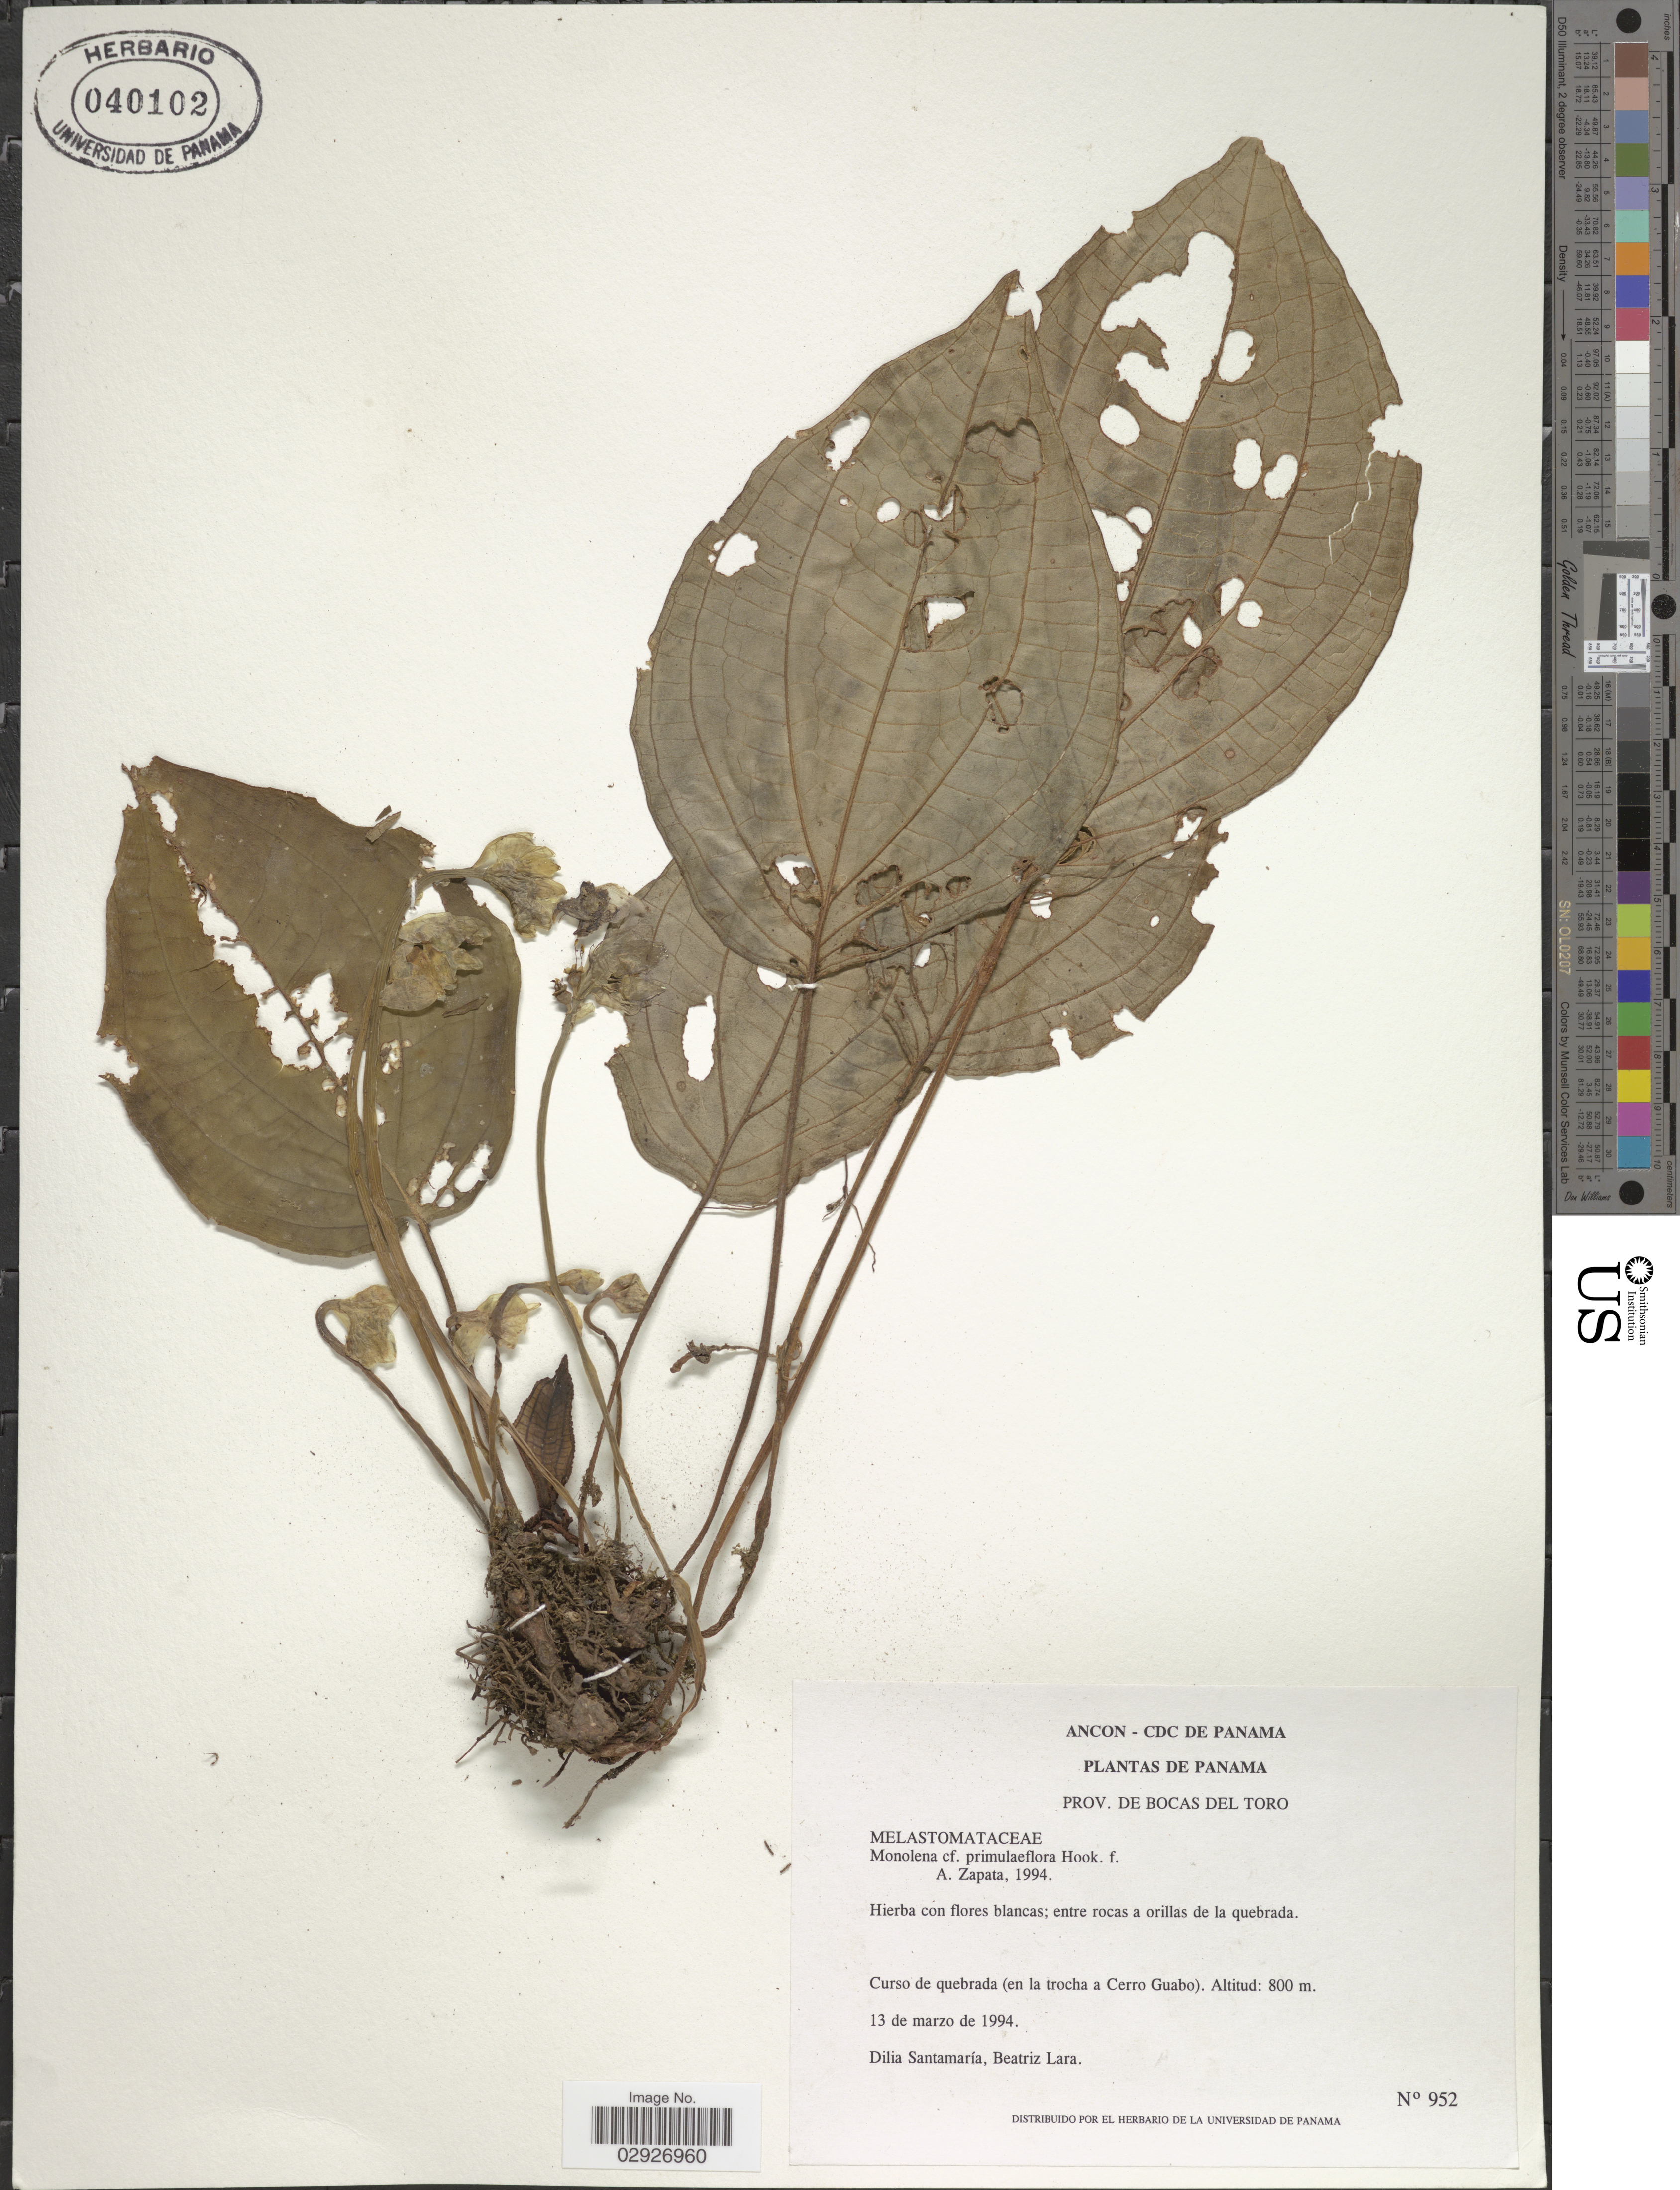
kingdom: Plantae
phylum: Tracheophyta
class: Magnoliopsida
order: Myrtales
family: Melastomataceae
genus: Monolena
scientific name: Monolena primulaeflora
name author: Hook. f.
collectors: D. Santamaria & B. Lara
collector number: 952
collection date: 1994-03-13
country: Panama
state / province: Bocas del Toro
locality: Prov. de Bocas del Toro. Curso de quebrada (en la trocha a Cerro Guabo).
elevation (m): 800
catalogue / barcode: US 40102